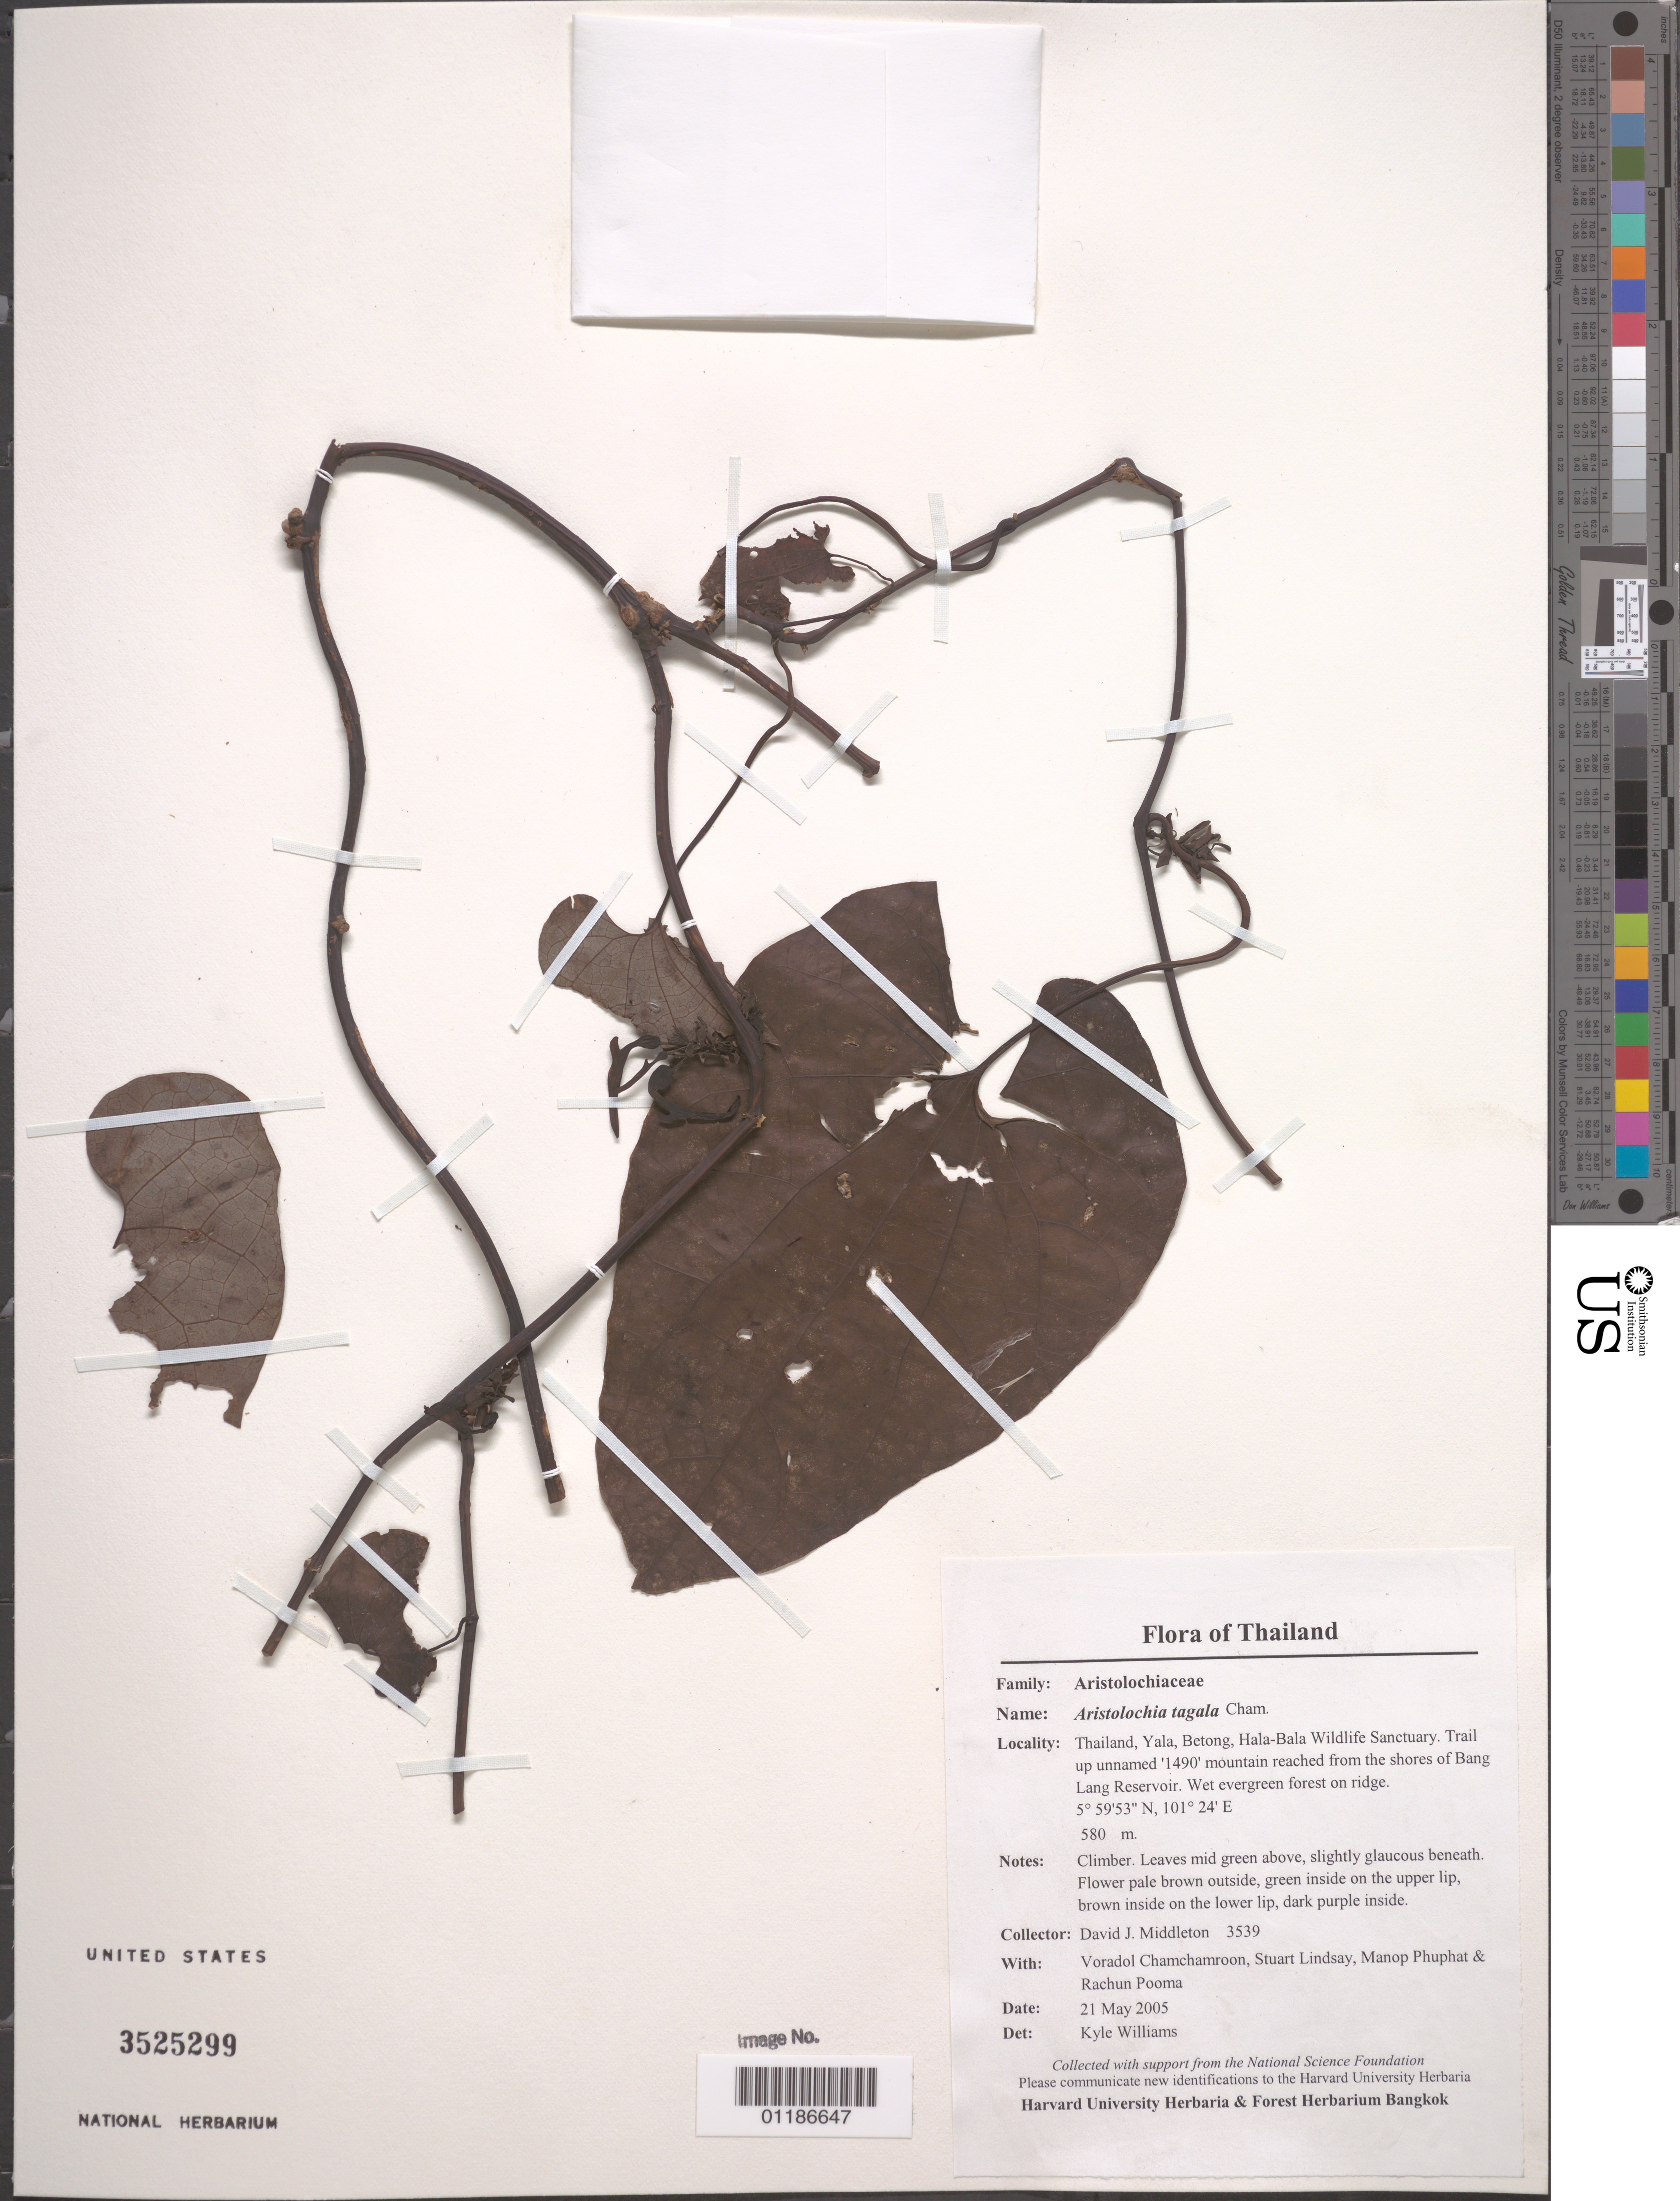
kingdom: Plantae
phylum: Tracheophyta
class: Magnoliopsida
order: Piperales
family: Aristolochiaceae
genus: Aristolochia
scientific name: Aristolochia tagala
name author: Cham.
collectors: D. J. Middleton, V. Chamchamroon, S. Lindsay & M. Phuphat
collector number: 3539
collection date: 2005-05-21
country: Thailand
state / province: Yala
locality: Betong, Hala-Bala Wildlife Sanctuary. Trail up unnamed '1490' mountain reached from the shores of Bang Lang Reservoir.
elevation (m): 580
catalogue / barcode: US 3525299